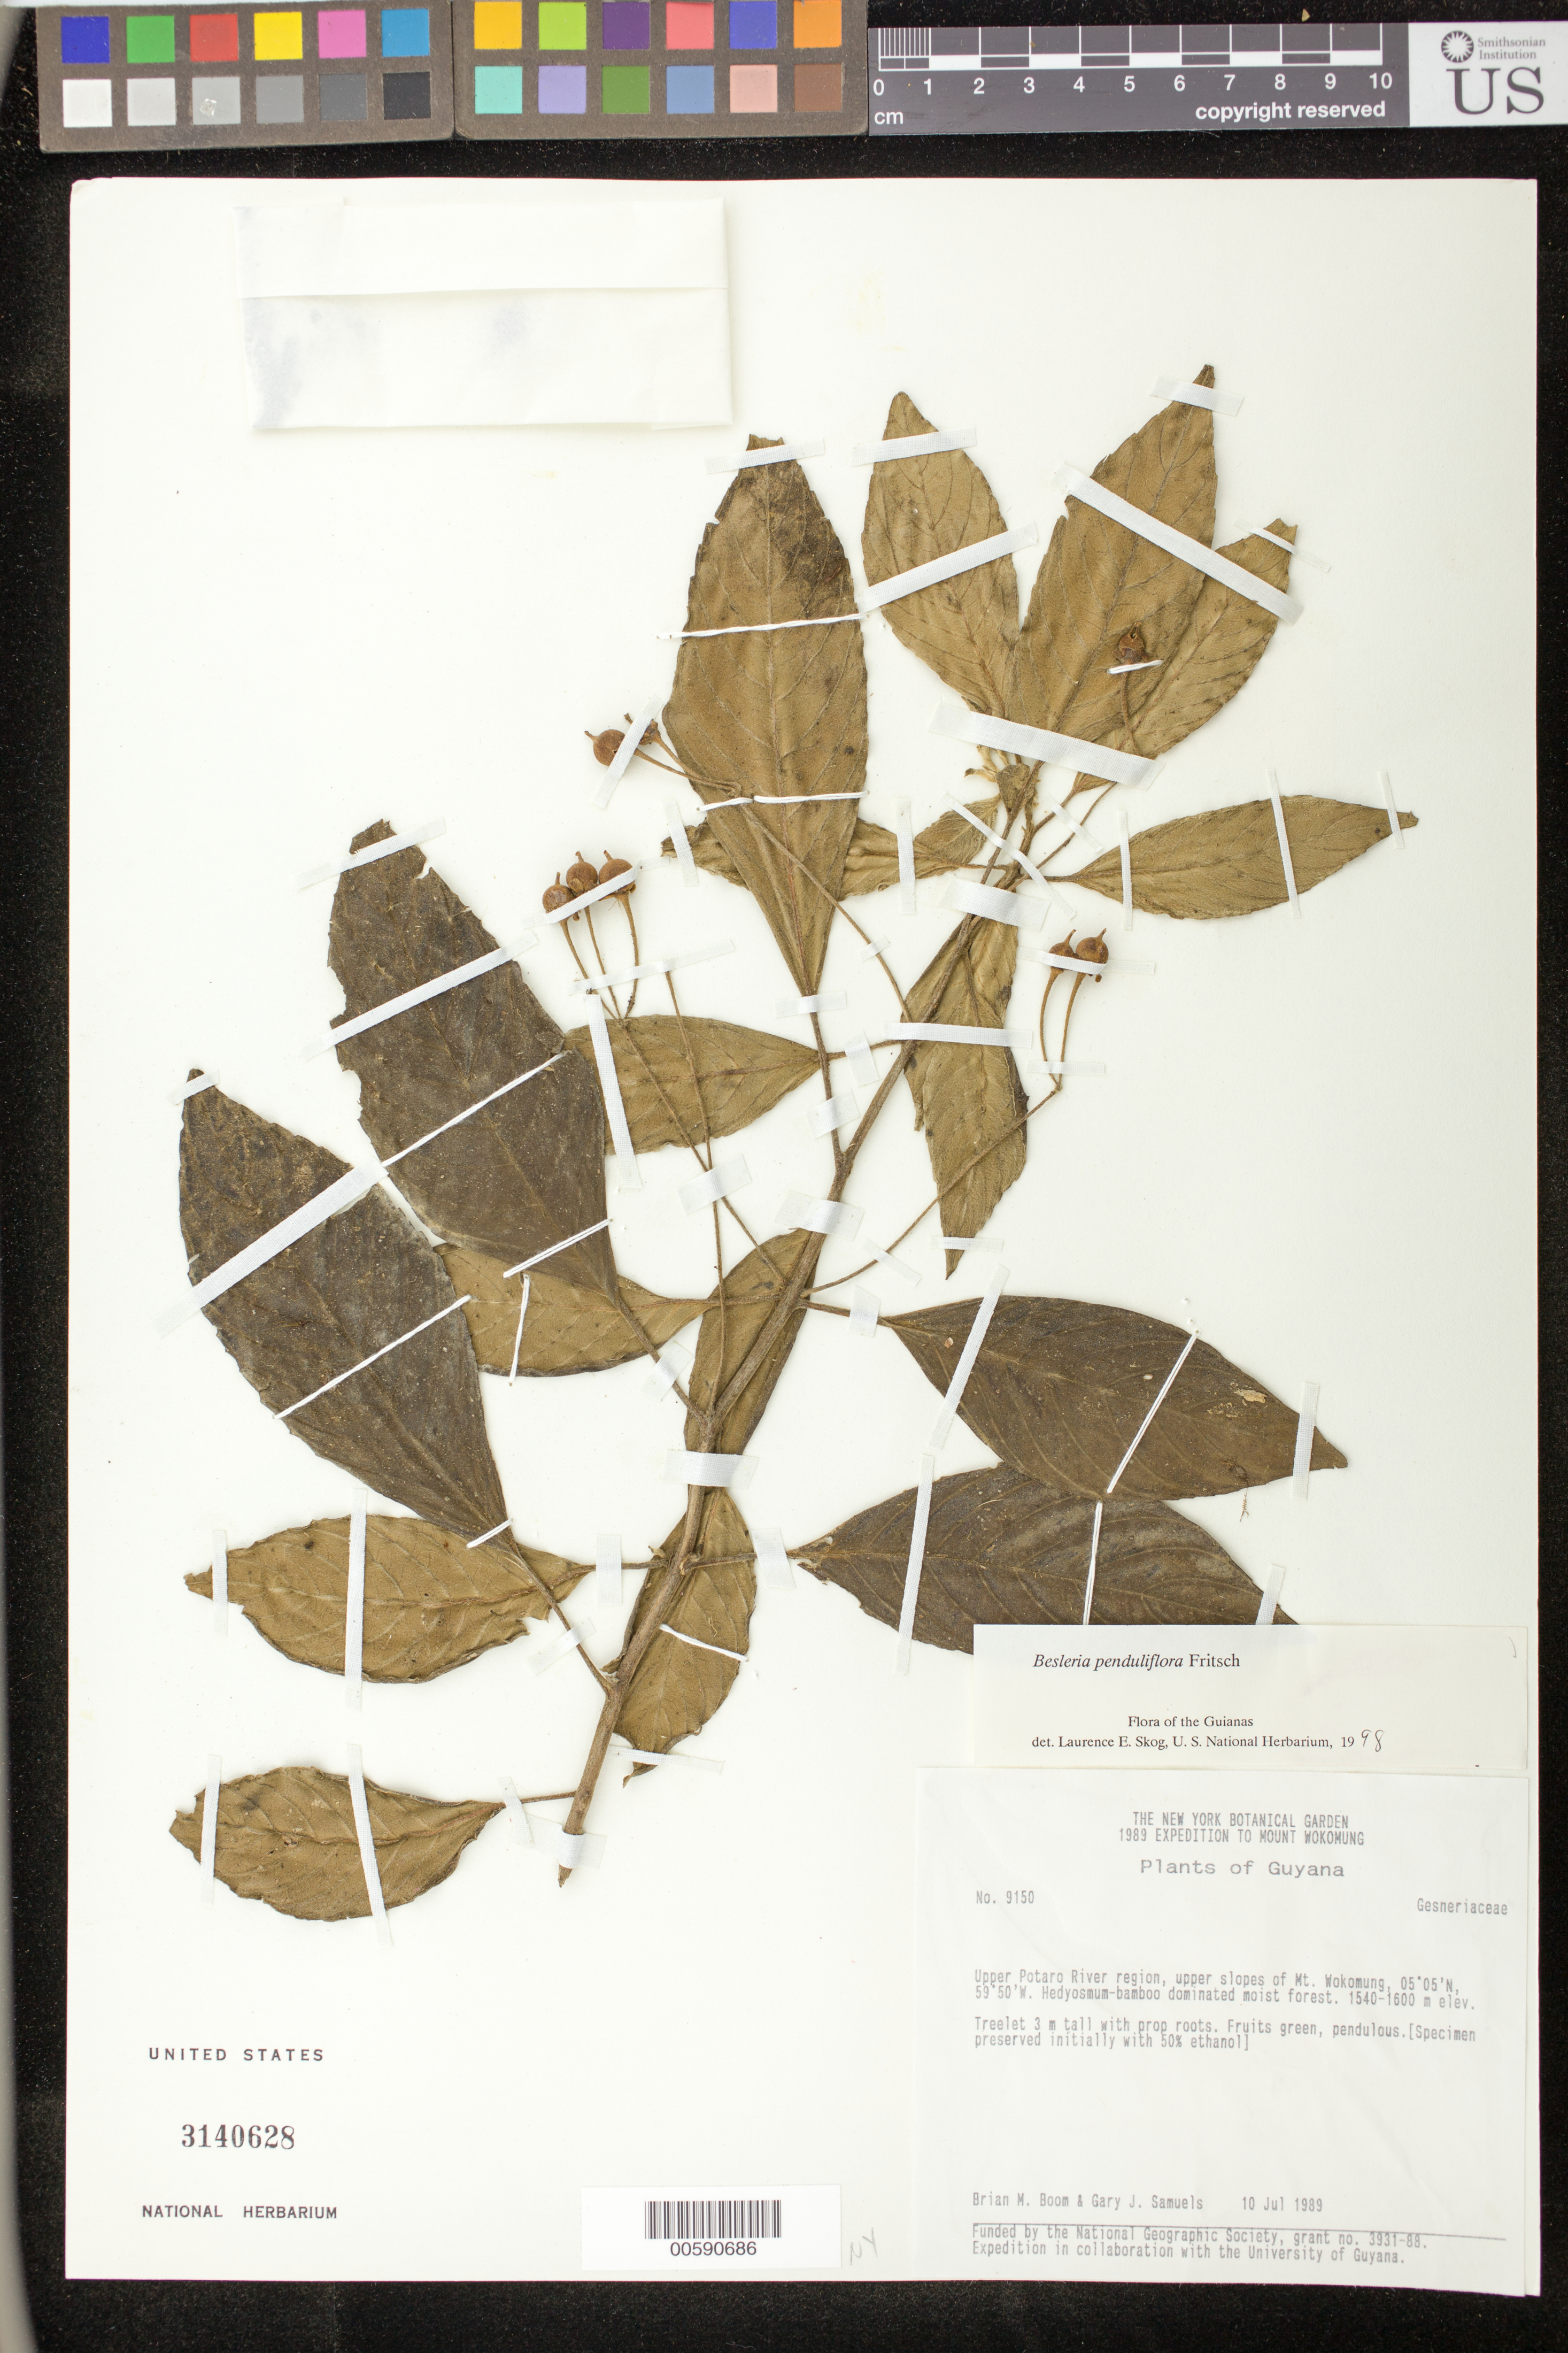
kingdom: Plantae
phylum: Tracheophyta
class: Magnoliopsida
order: Lamiales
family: Gesneriaceae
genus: Besleria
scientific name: Besleria penduliflora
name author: Fritsch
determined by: Skog, Laurence E.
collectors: B. M. Boom & G. Samuels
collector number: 9150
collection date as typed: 10 Jul 1989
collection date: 1989-07-10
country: Guyana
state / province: Potaro-Siparuni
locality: Upper Potaro River region, upper slopes of Mt. Wokomung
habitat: Hedyosmum-bamboo dominated moist forest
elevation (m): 1540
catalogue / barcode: US 3140628